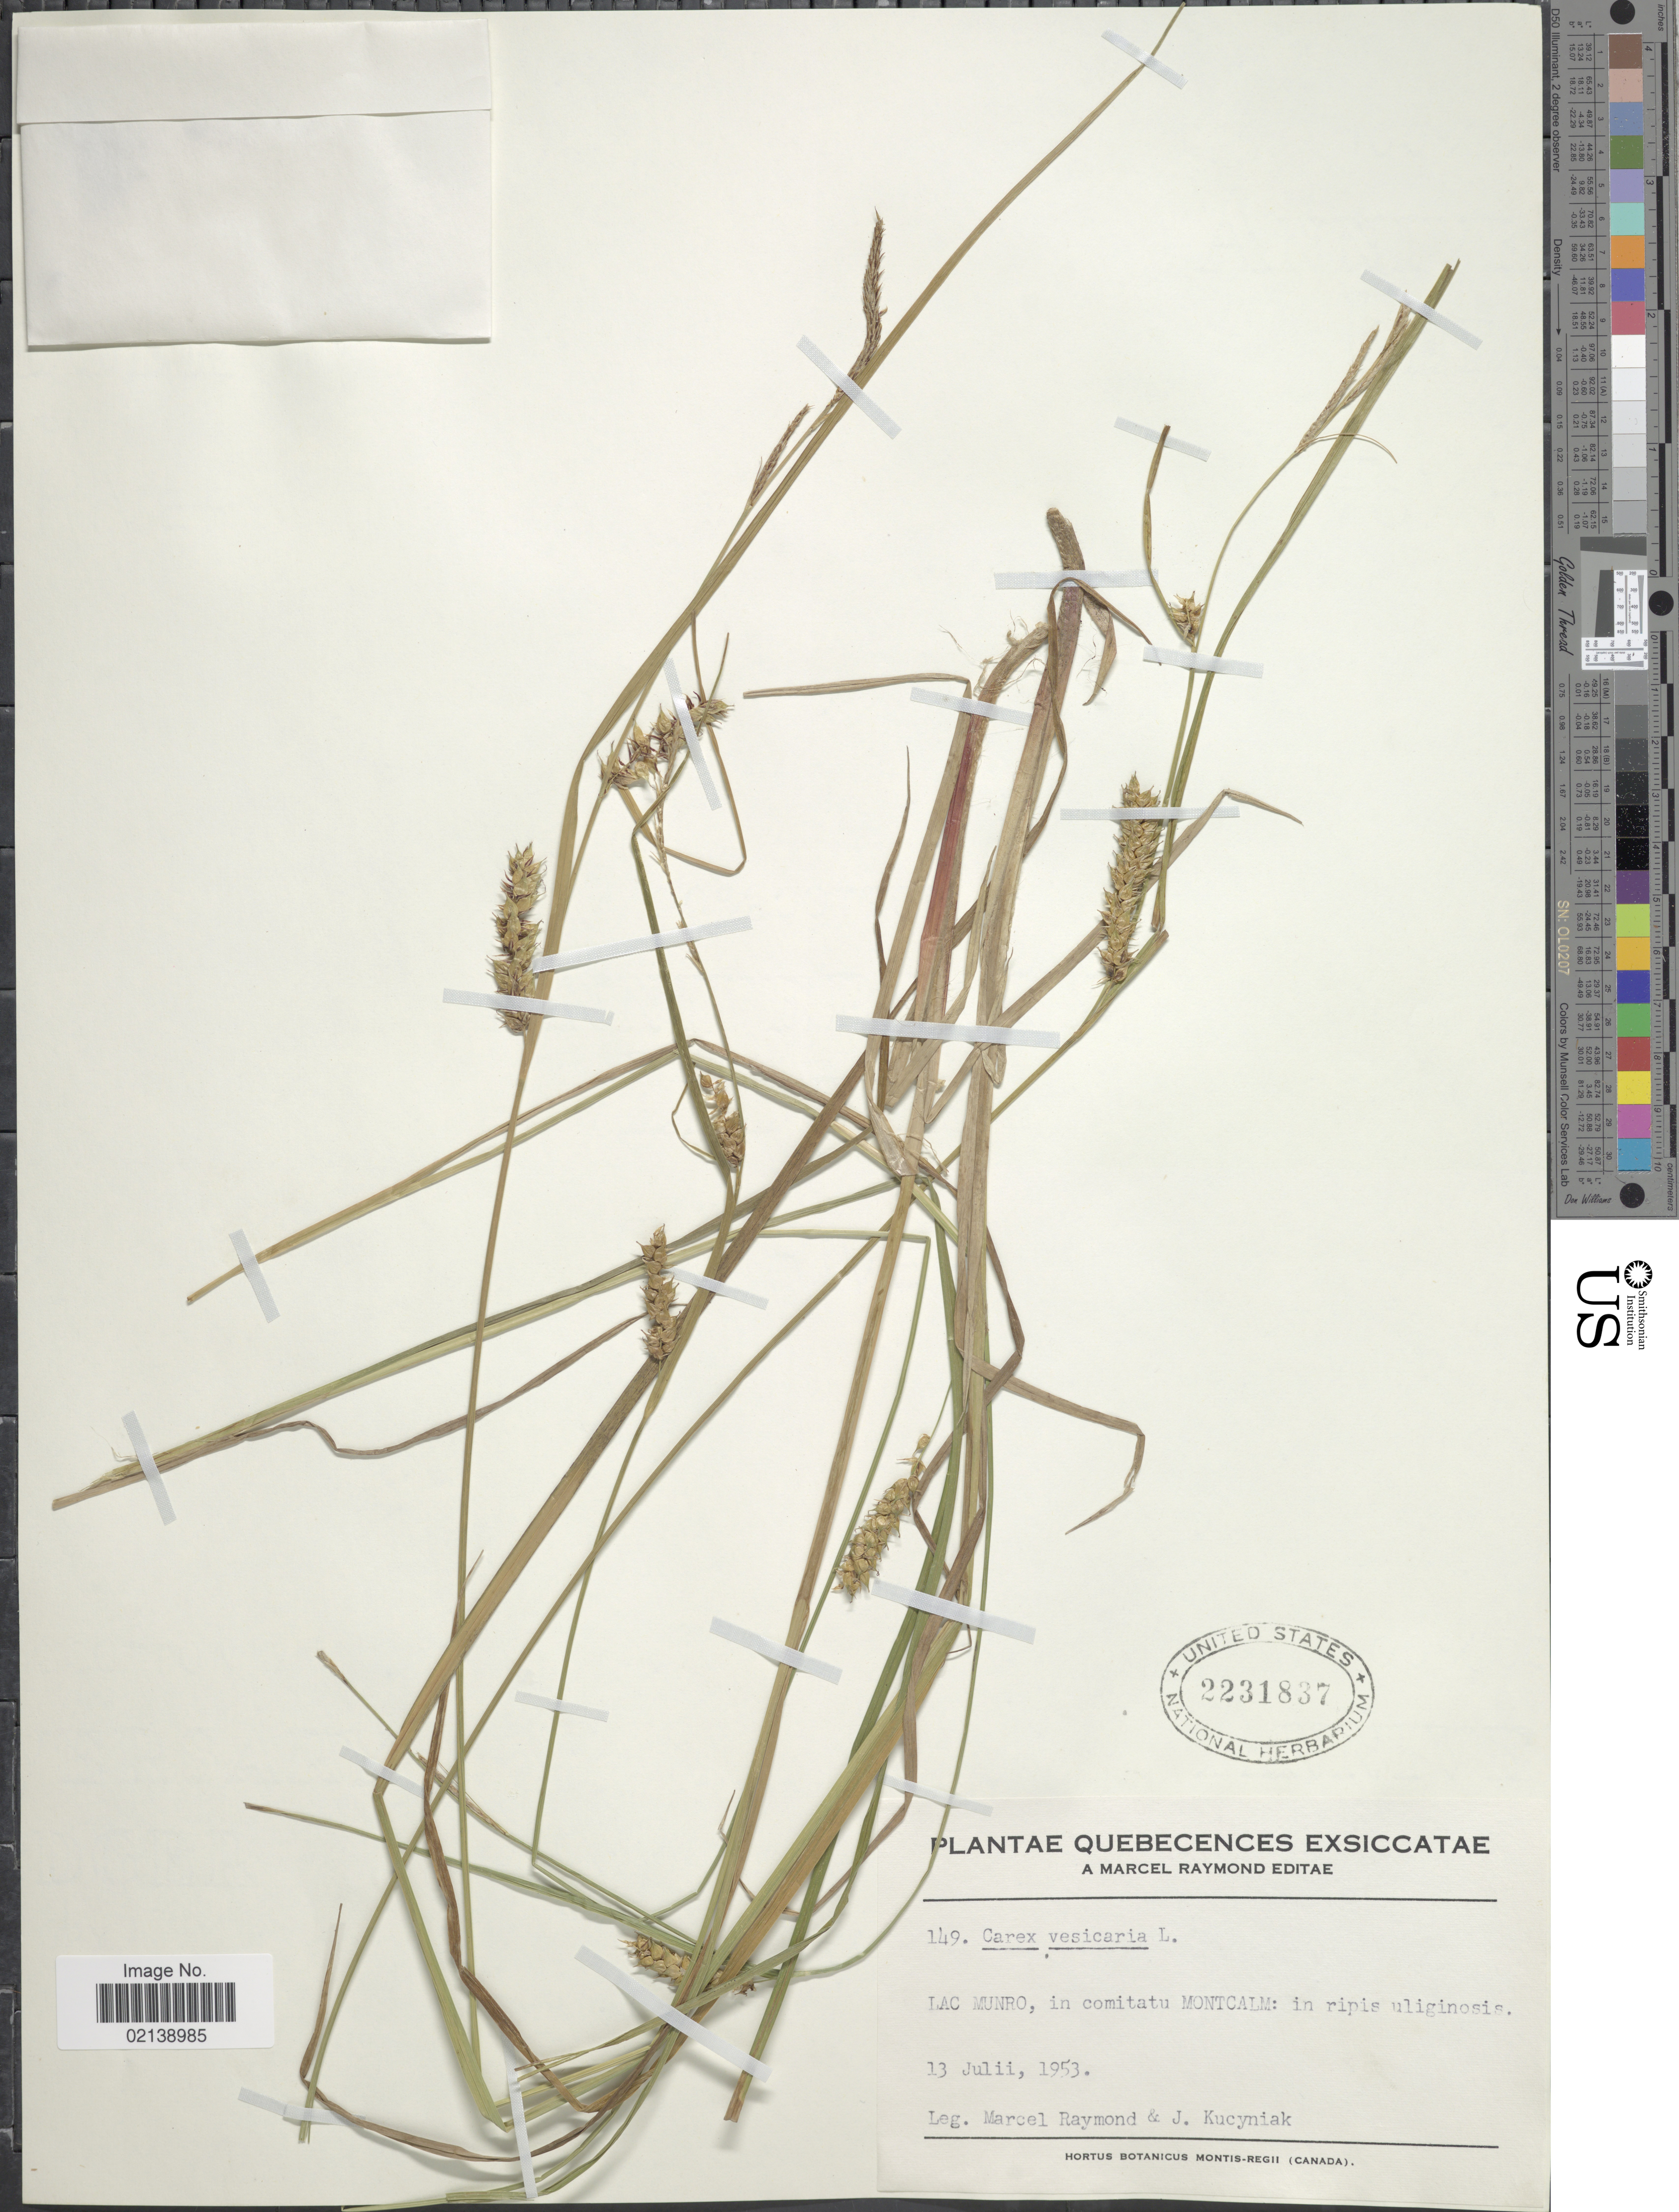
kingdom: Plantae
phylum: Tracheophyta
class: Liliopsida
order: Poales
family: Cyperaceae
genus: Carex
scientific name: Carex vesicaria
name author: L.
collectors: M. Raymond & J. Kucyniak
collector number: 149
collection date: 1953-07-13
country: Canada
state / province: Quebec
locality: Lac Munro, inMontcalm: in ripis uliginosis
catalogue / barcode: US 2231837